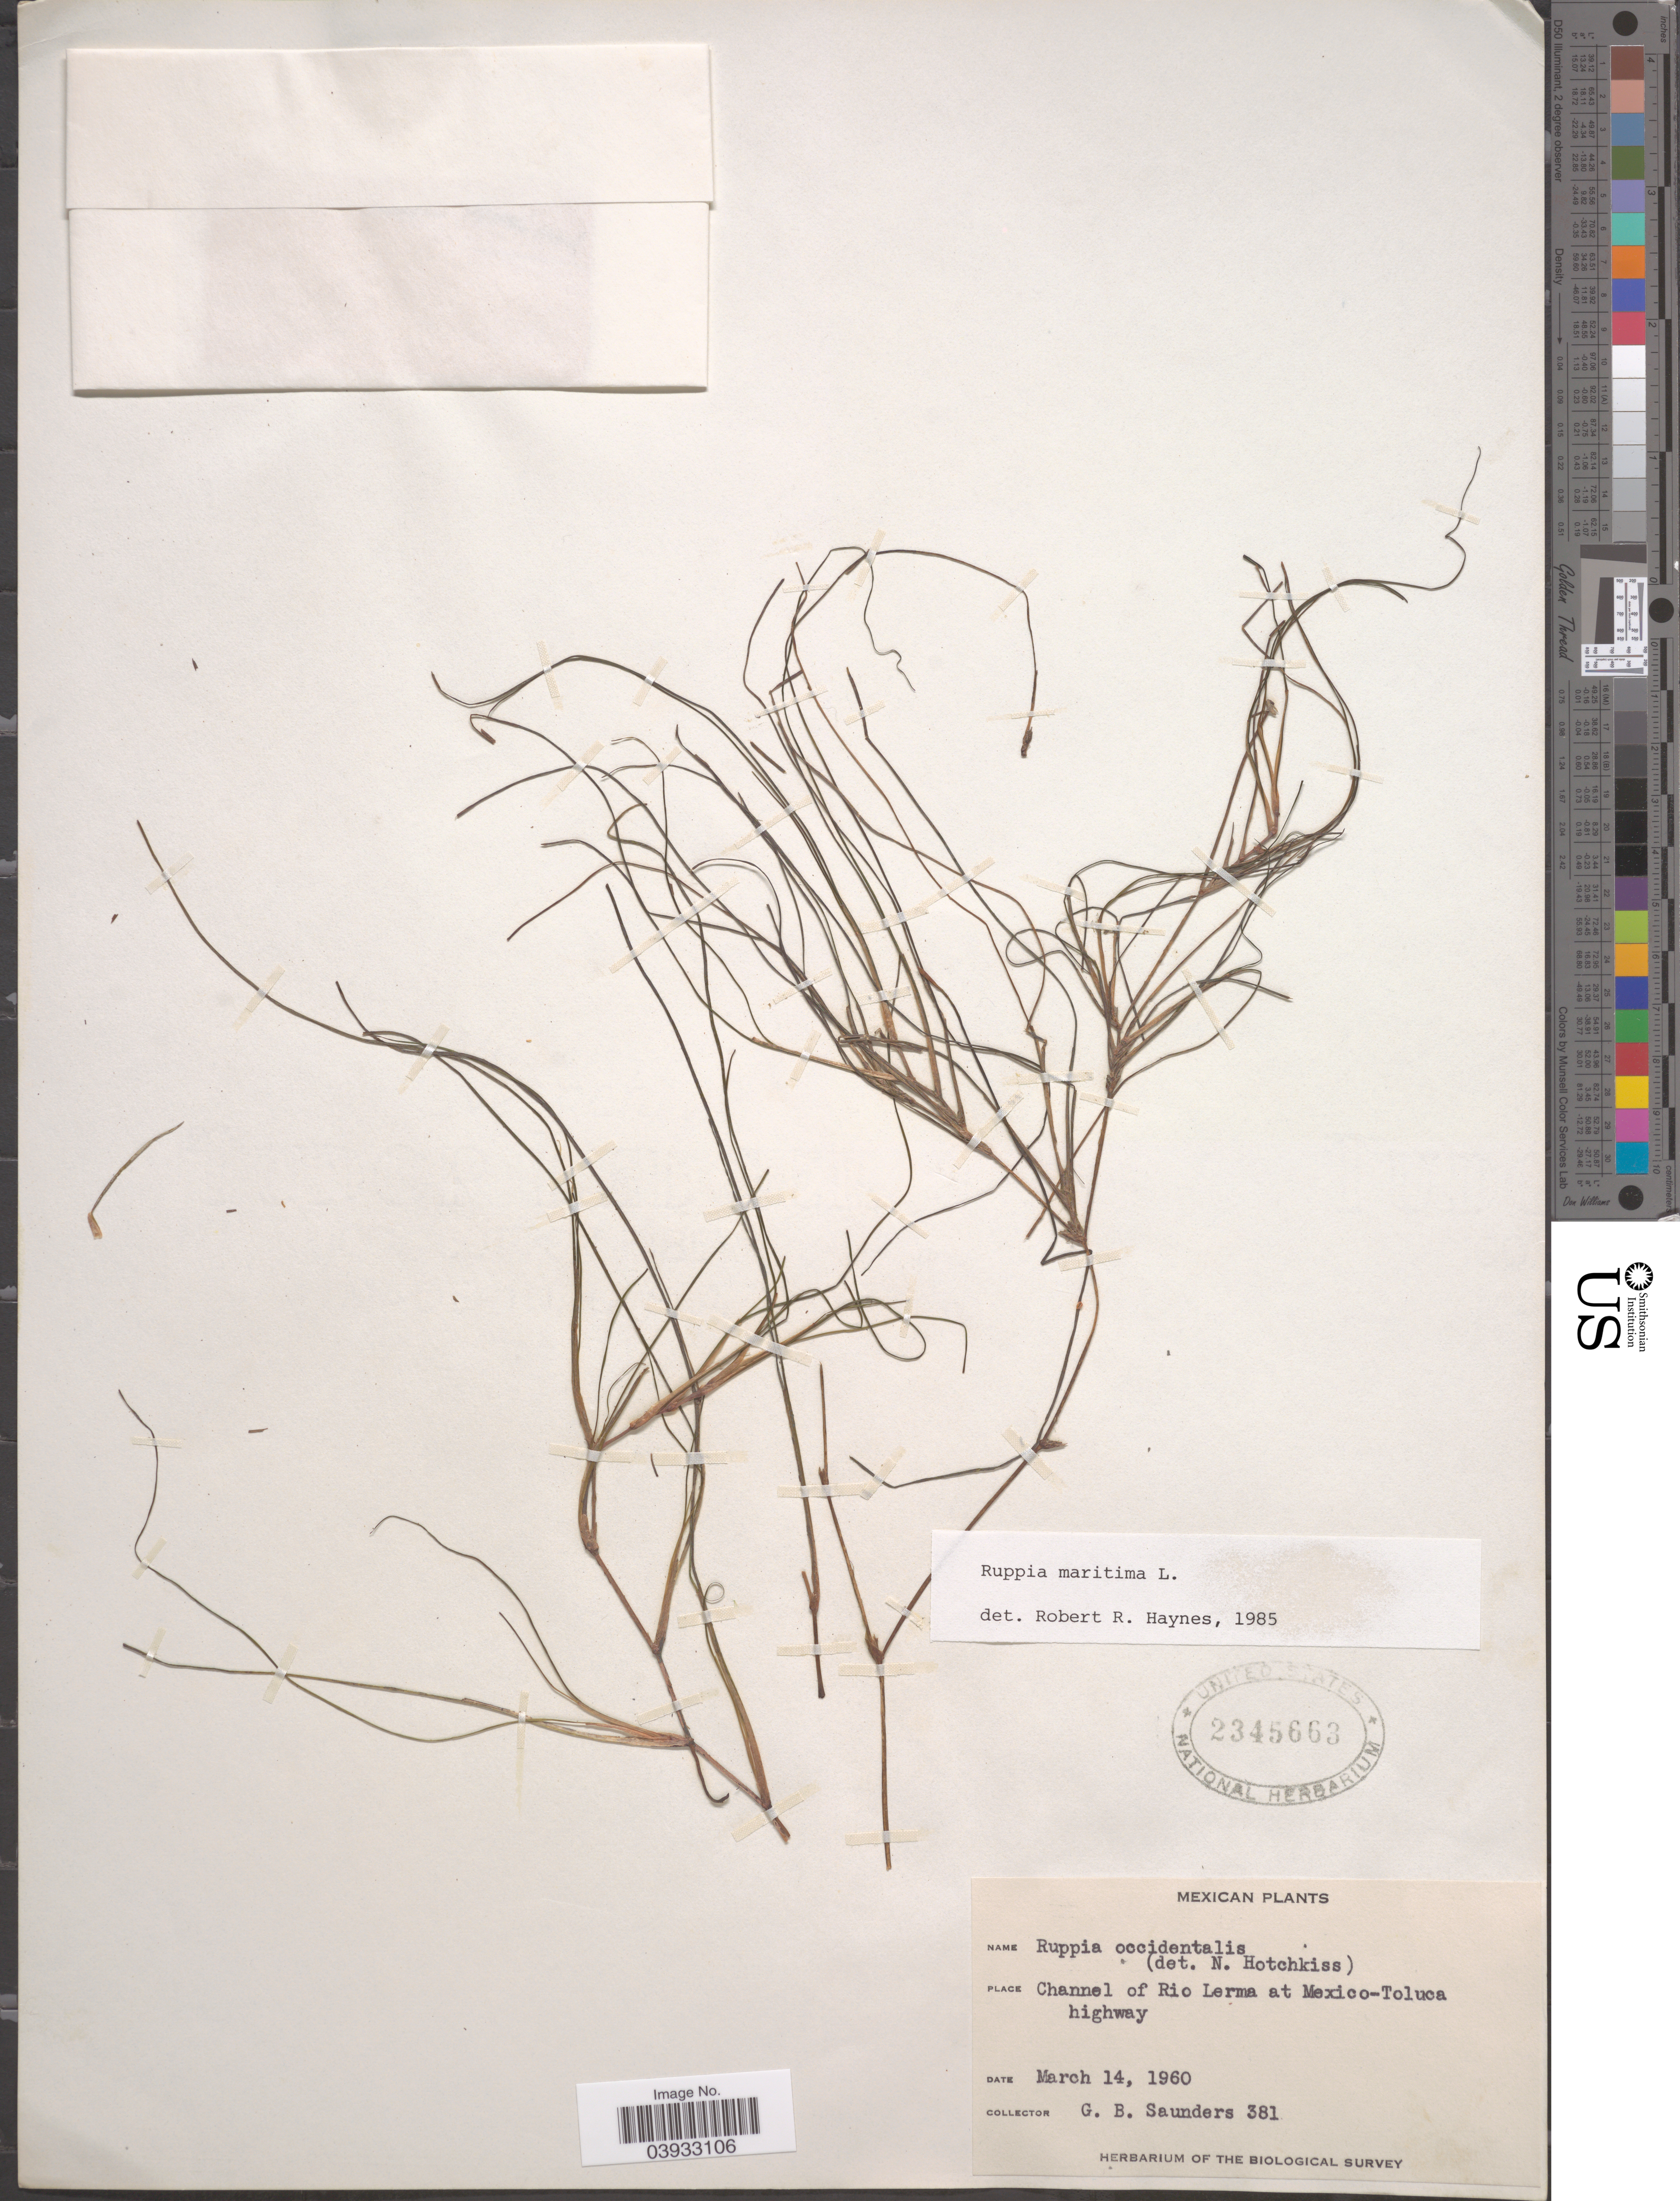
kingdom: Plantae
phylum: Tracheophyta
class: Liliopsida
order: Alismatales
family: Ruppiaceae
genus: Ruppia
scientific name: Ruppia maritima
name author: L.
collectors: G. B. Saunders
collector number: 381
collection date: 1960-03-14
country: Mexico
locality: Channel of Rio Lerma at Mexico-Toluca highway.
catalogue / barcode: US 2345663